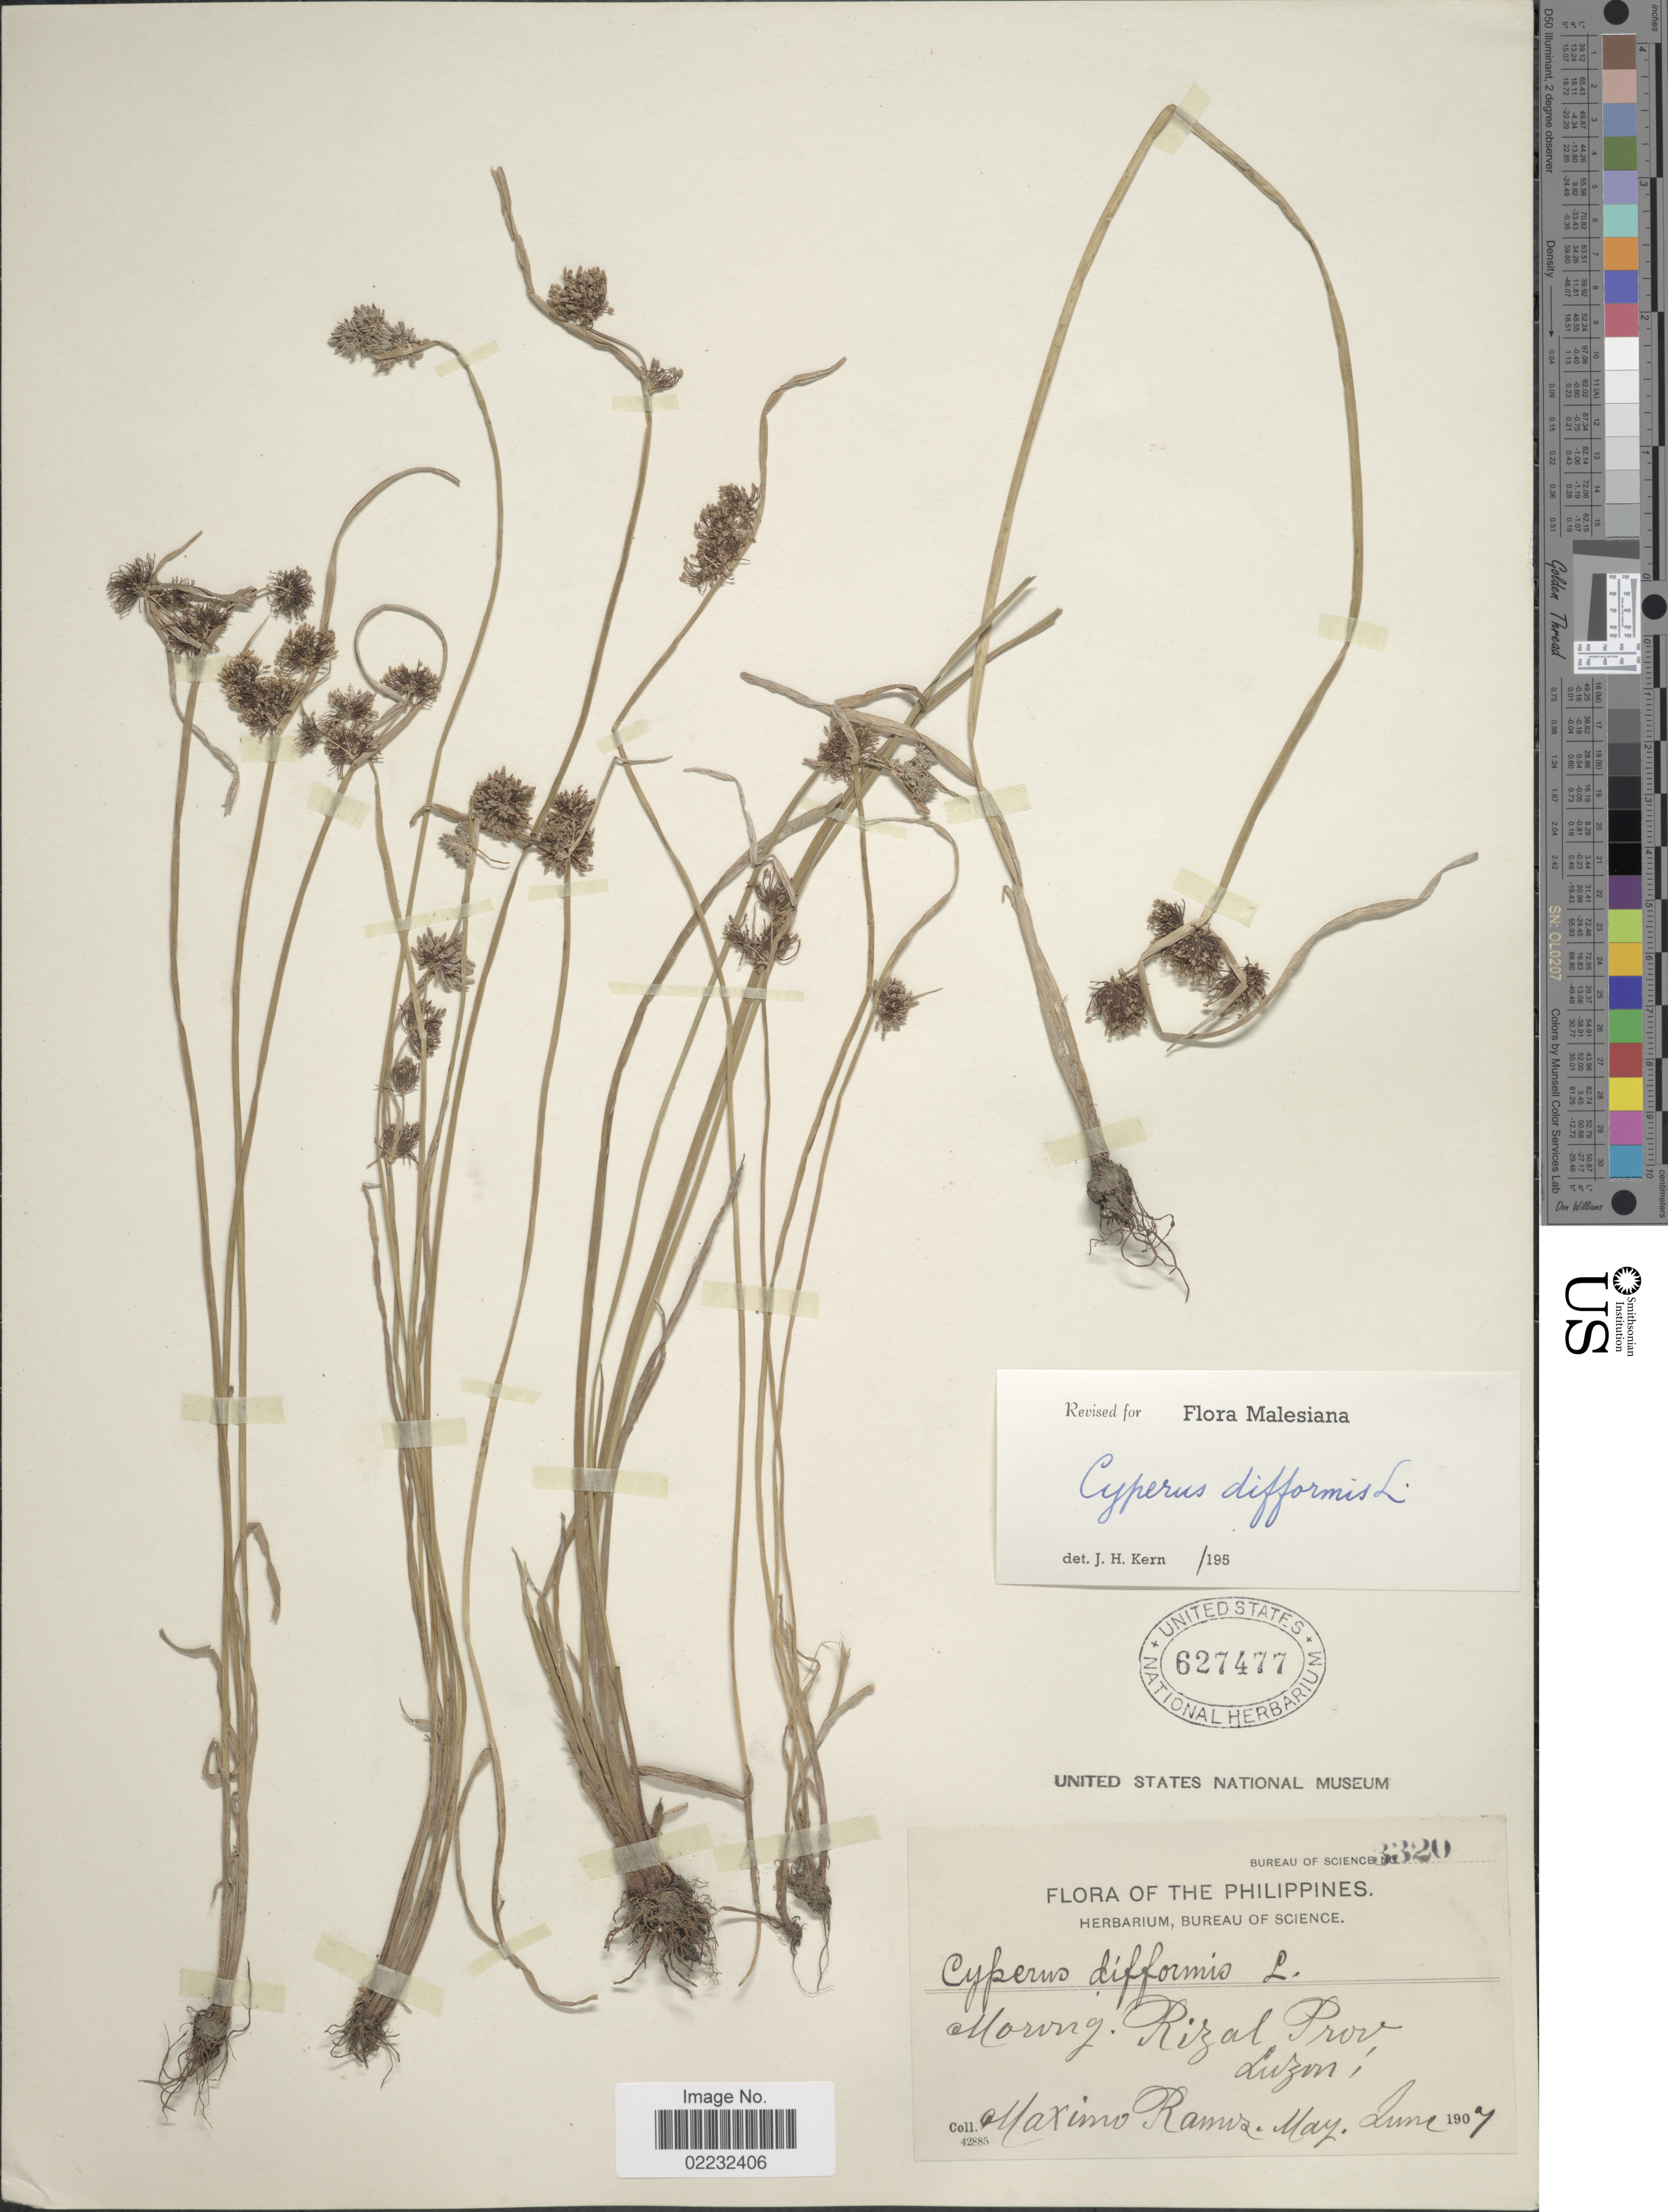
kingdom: Plantae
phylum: Tracheophyta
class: Liliopsida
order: Poales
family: Cyperaceae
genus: Cyperus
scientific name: Cyperus difformis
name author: L.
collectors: M. Ramos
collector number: Bureau of Science 1320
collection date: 1907-05/1907-06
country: Philippines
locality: Morong, Rizal Prov., Luzon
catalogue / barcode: US 627477